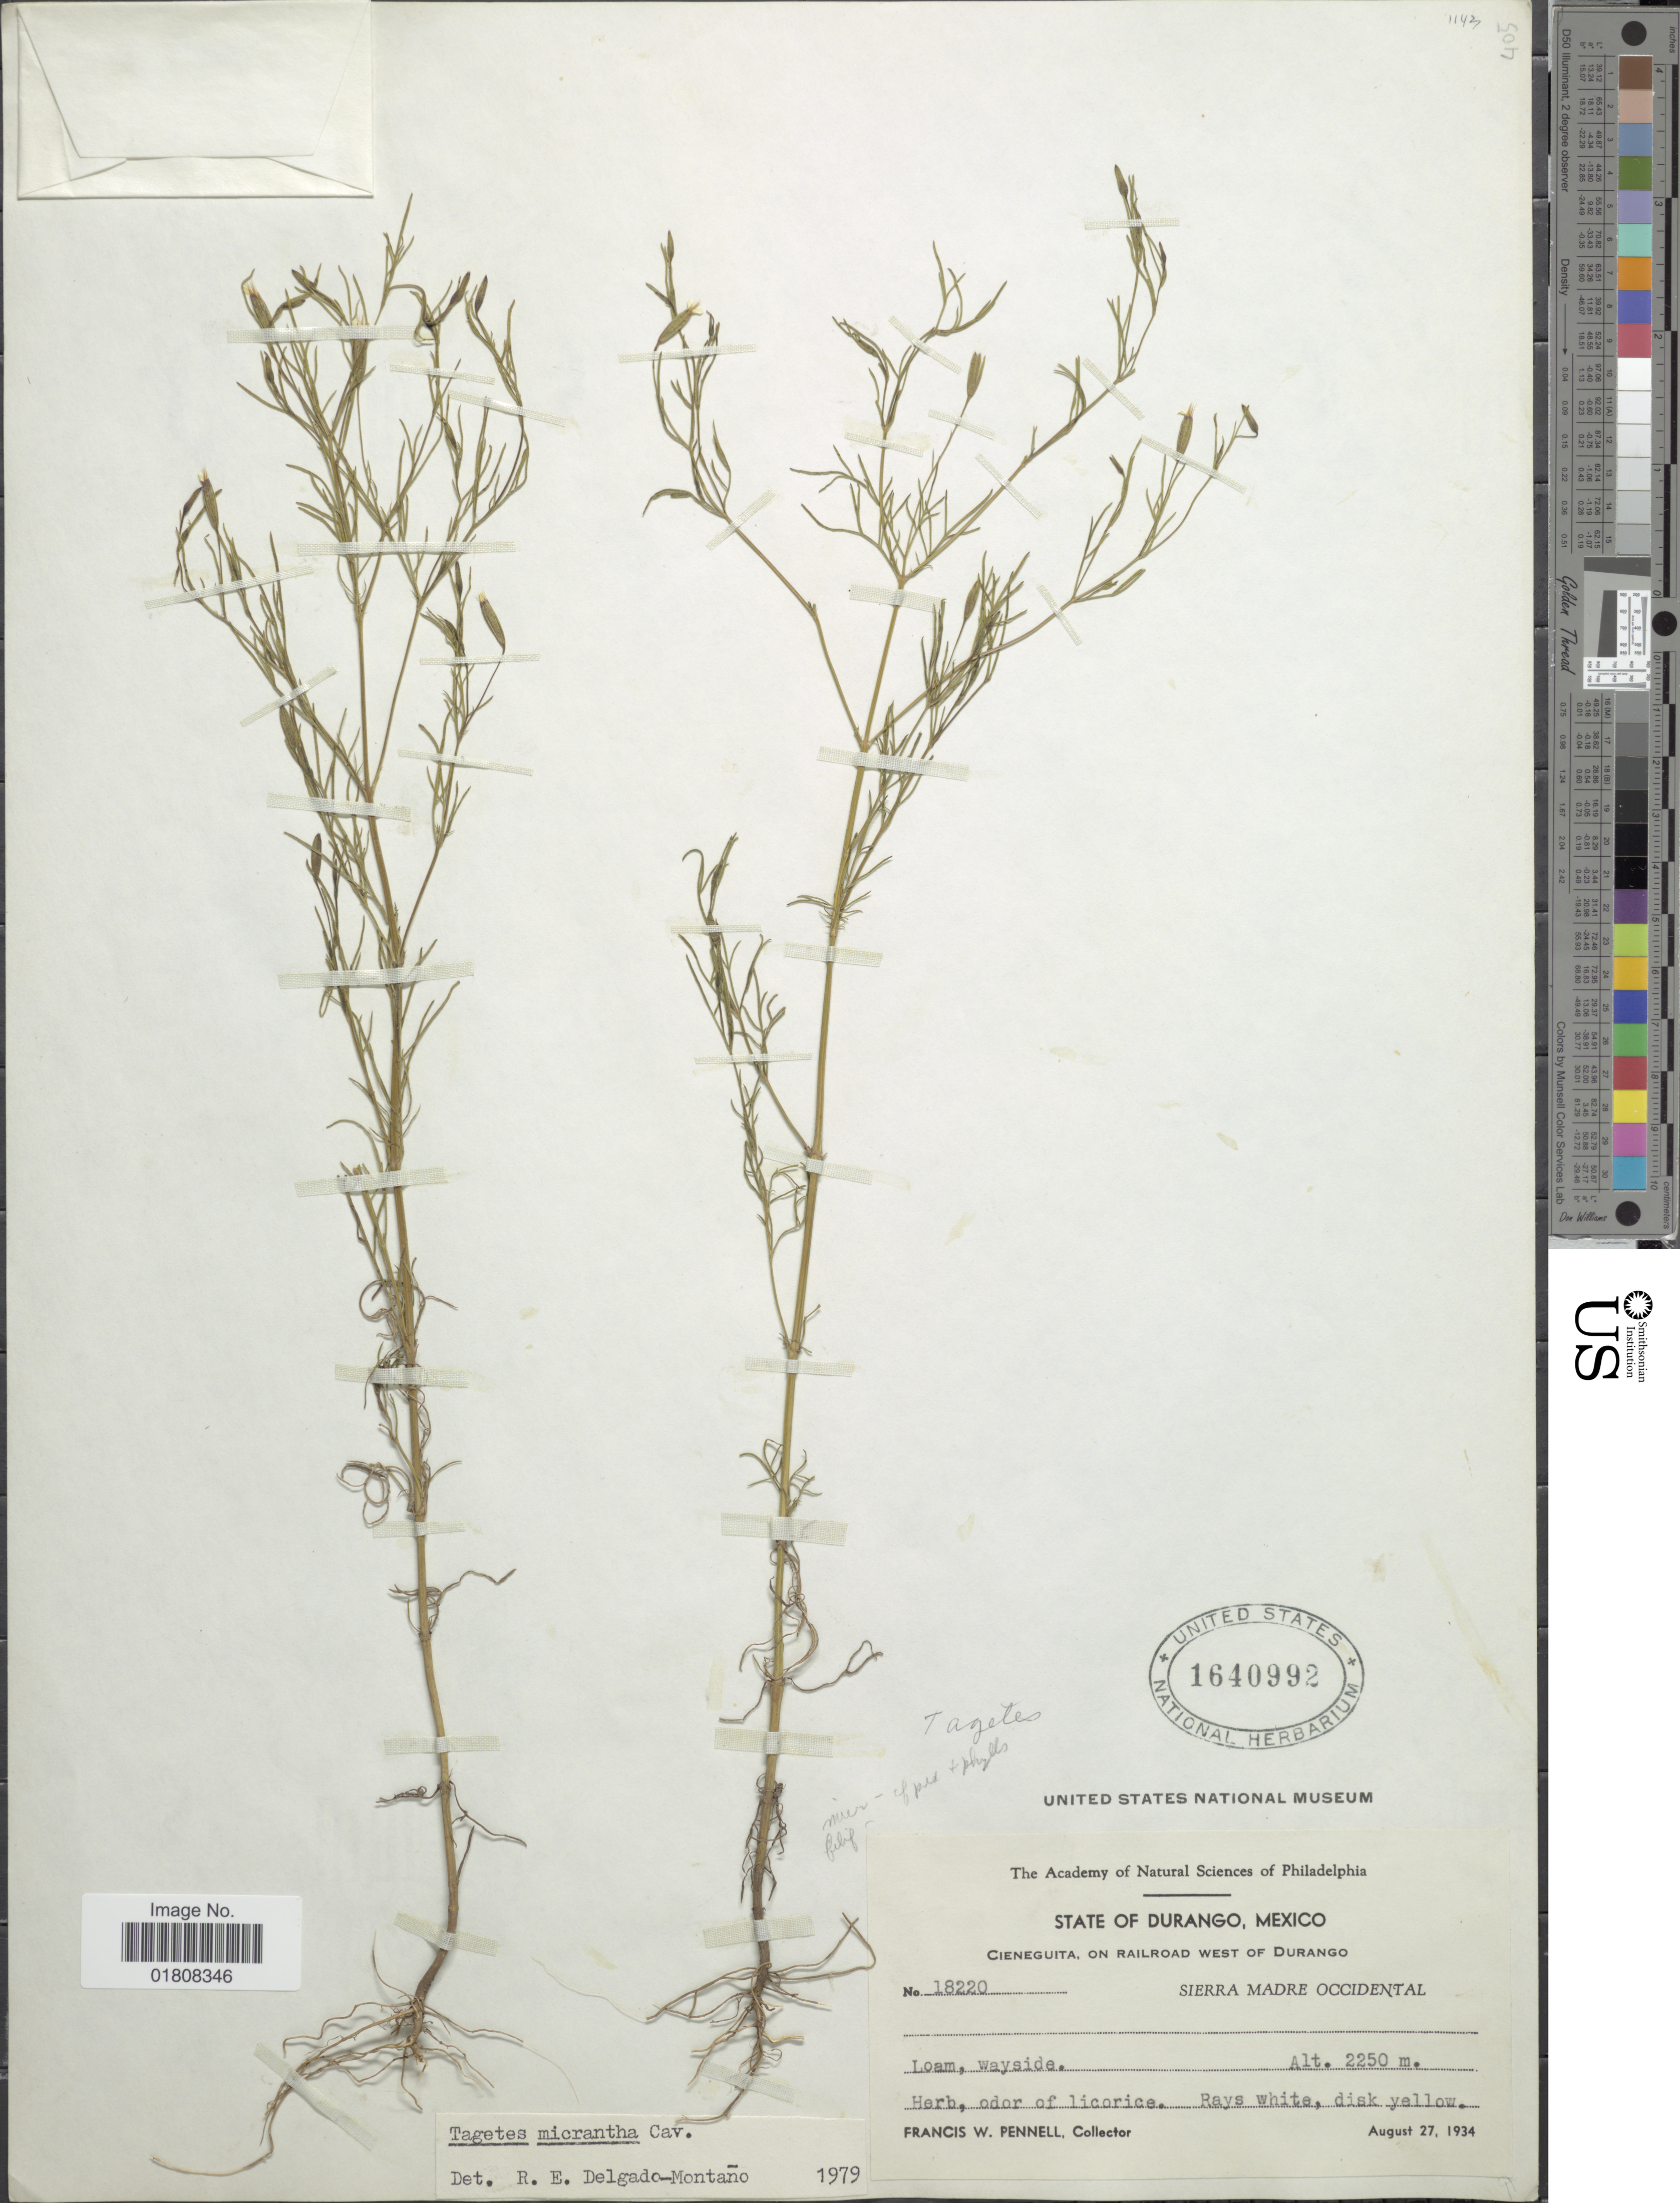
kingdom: Plantae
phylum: Tracheophyta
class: Magnoliopsida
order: Asterales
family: Asteraceae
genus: Tagetes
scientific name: Tagetes micrantha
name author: Cav.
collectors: F. W. Pennell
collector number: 18220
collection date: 1934-08-27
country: Mexico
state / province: Durango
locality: Cieneguita, on railroad west of Durango, Sierra Madre Occidental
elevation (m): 2250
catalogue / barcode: US 1640992